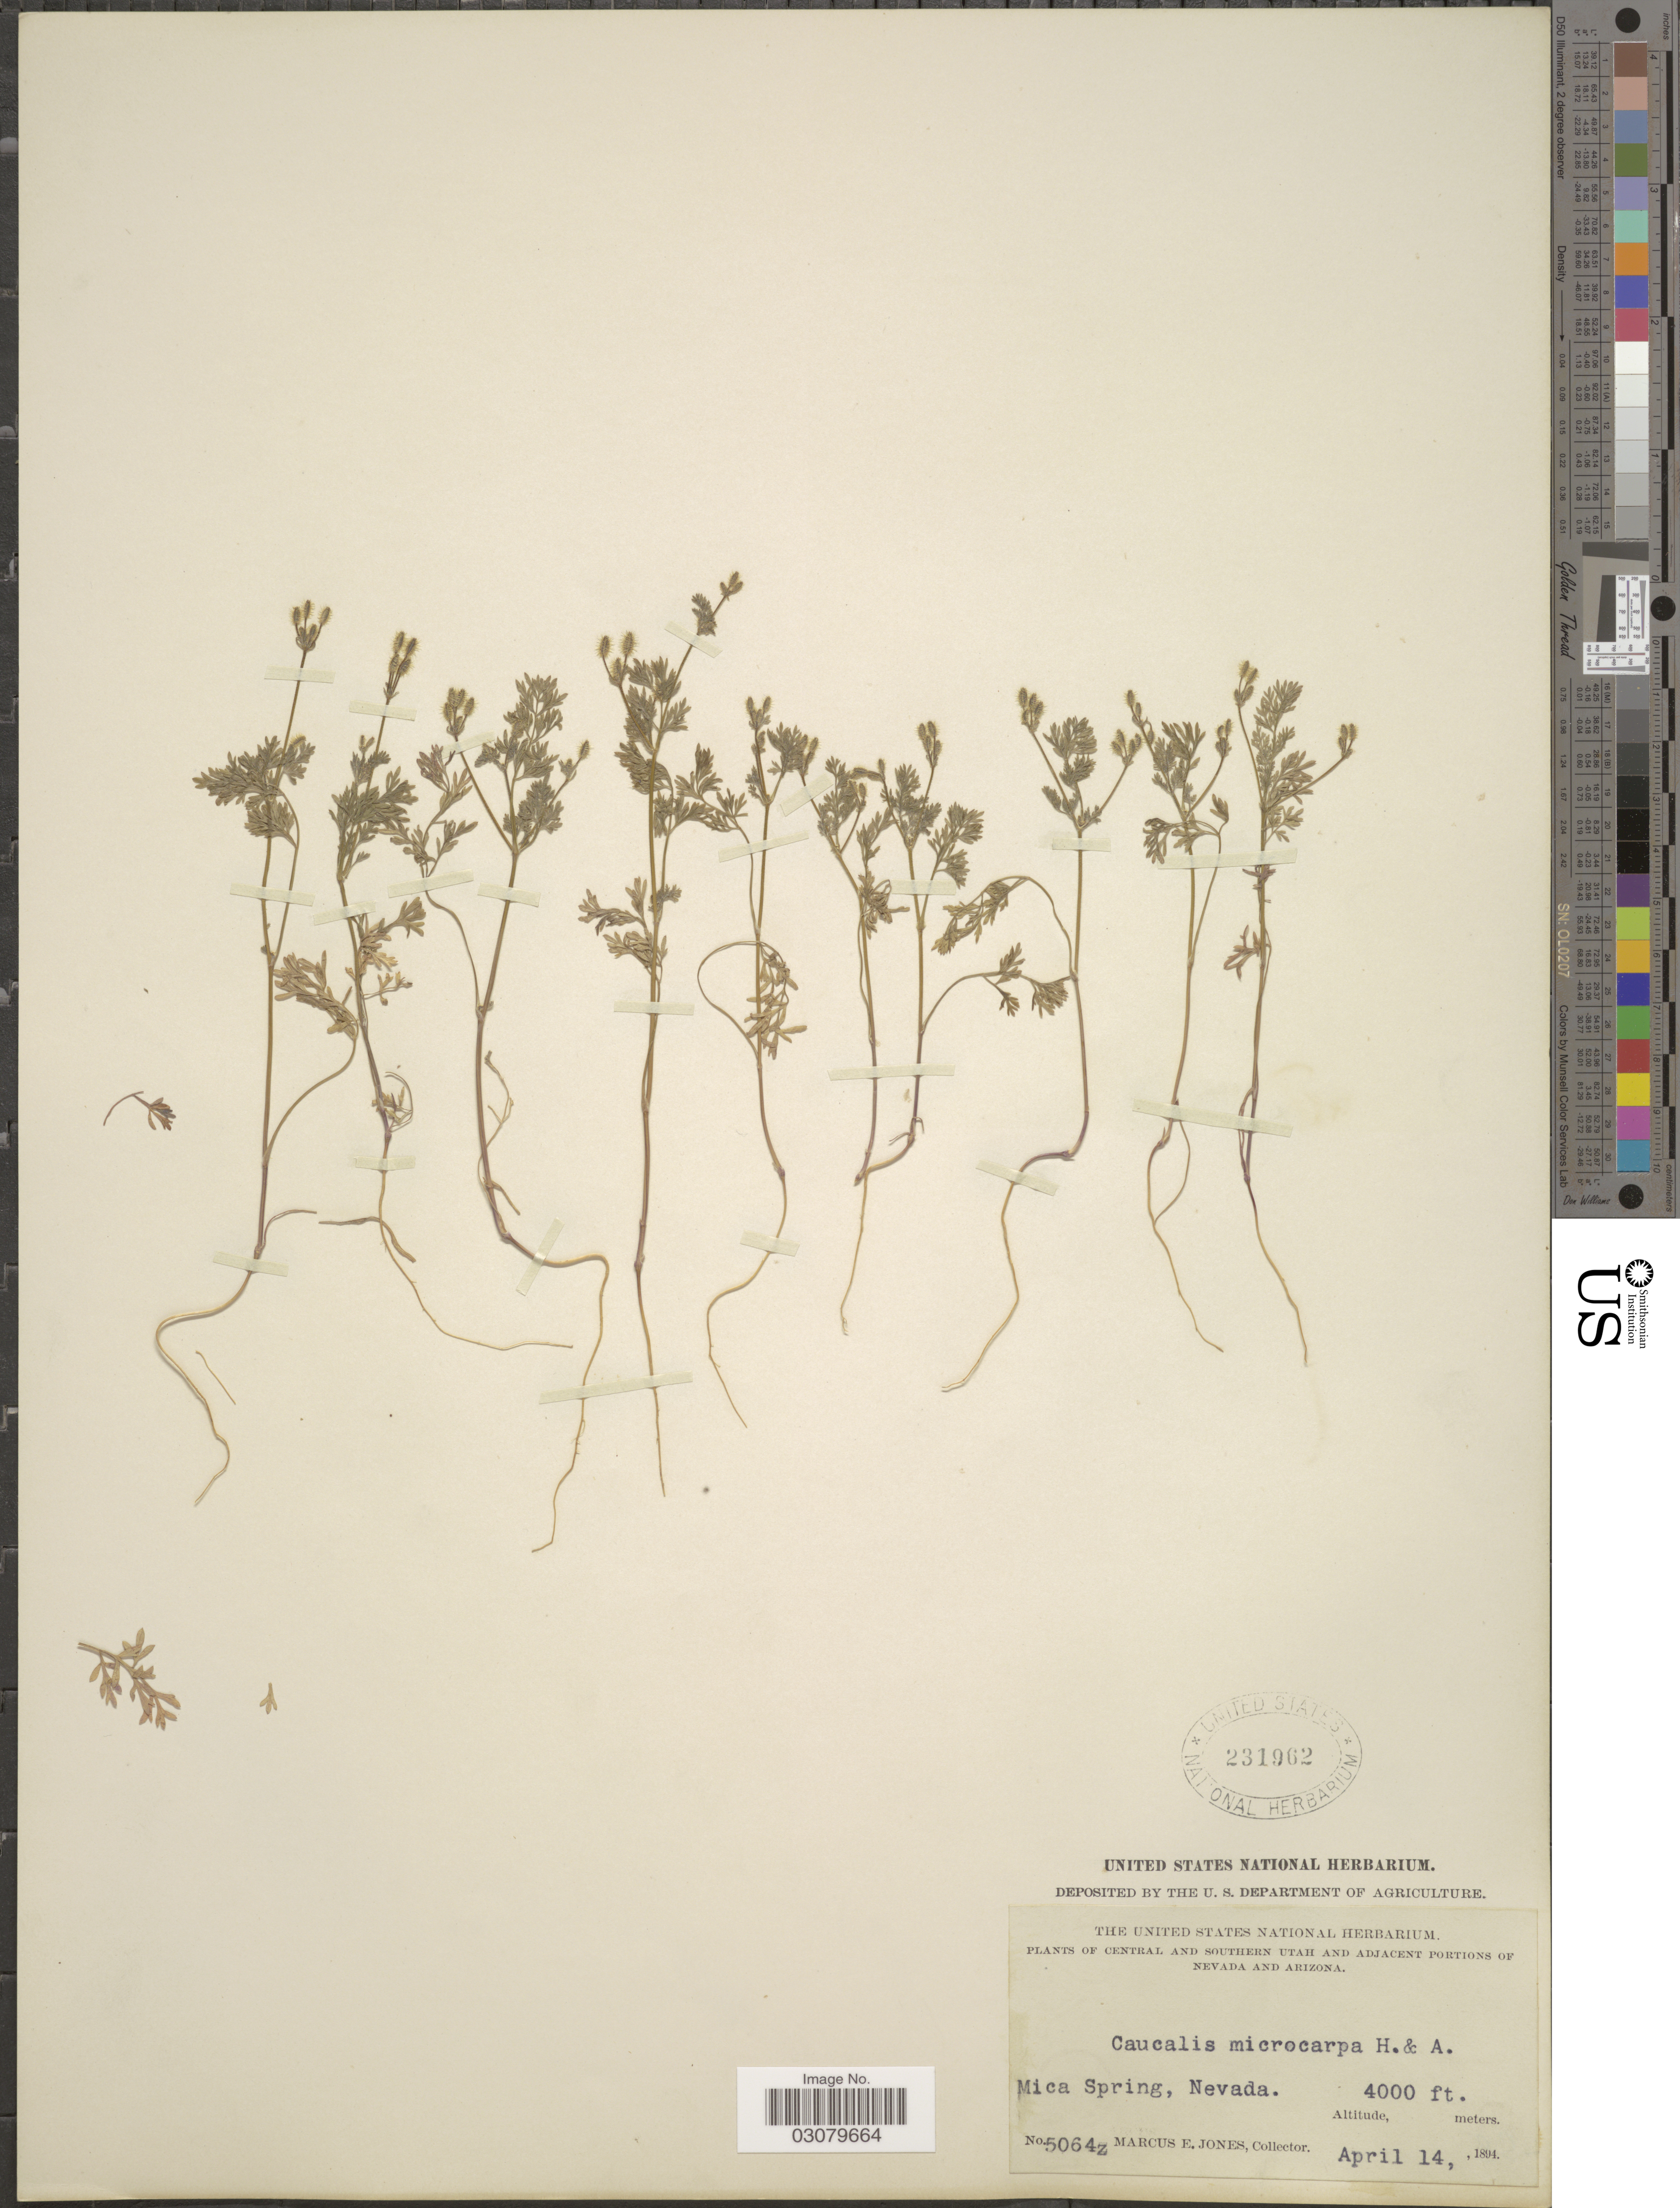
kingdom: Plantae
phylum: Tracheophyta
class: Magnoliopsida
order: Apiales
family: Apiaceae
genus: Caucalis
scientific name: Caucalis microcarpa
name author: Hook. & Arn.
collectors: M. E. Jones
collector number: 5064z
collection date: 1894-04-14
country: United States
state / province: Nevada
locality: Mica Spring. Adjacent portions of Nevada.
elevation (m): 1219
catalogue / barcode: US 231962